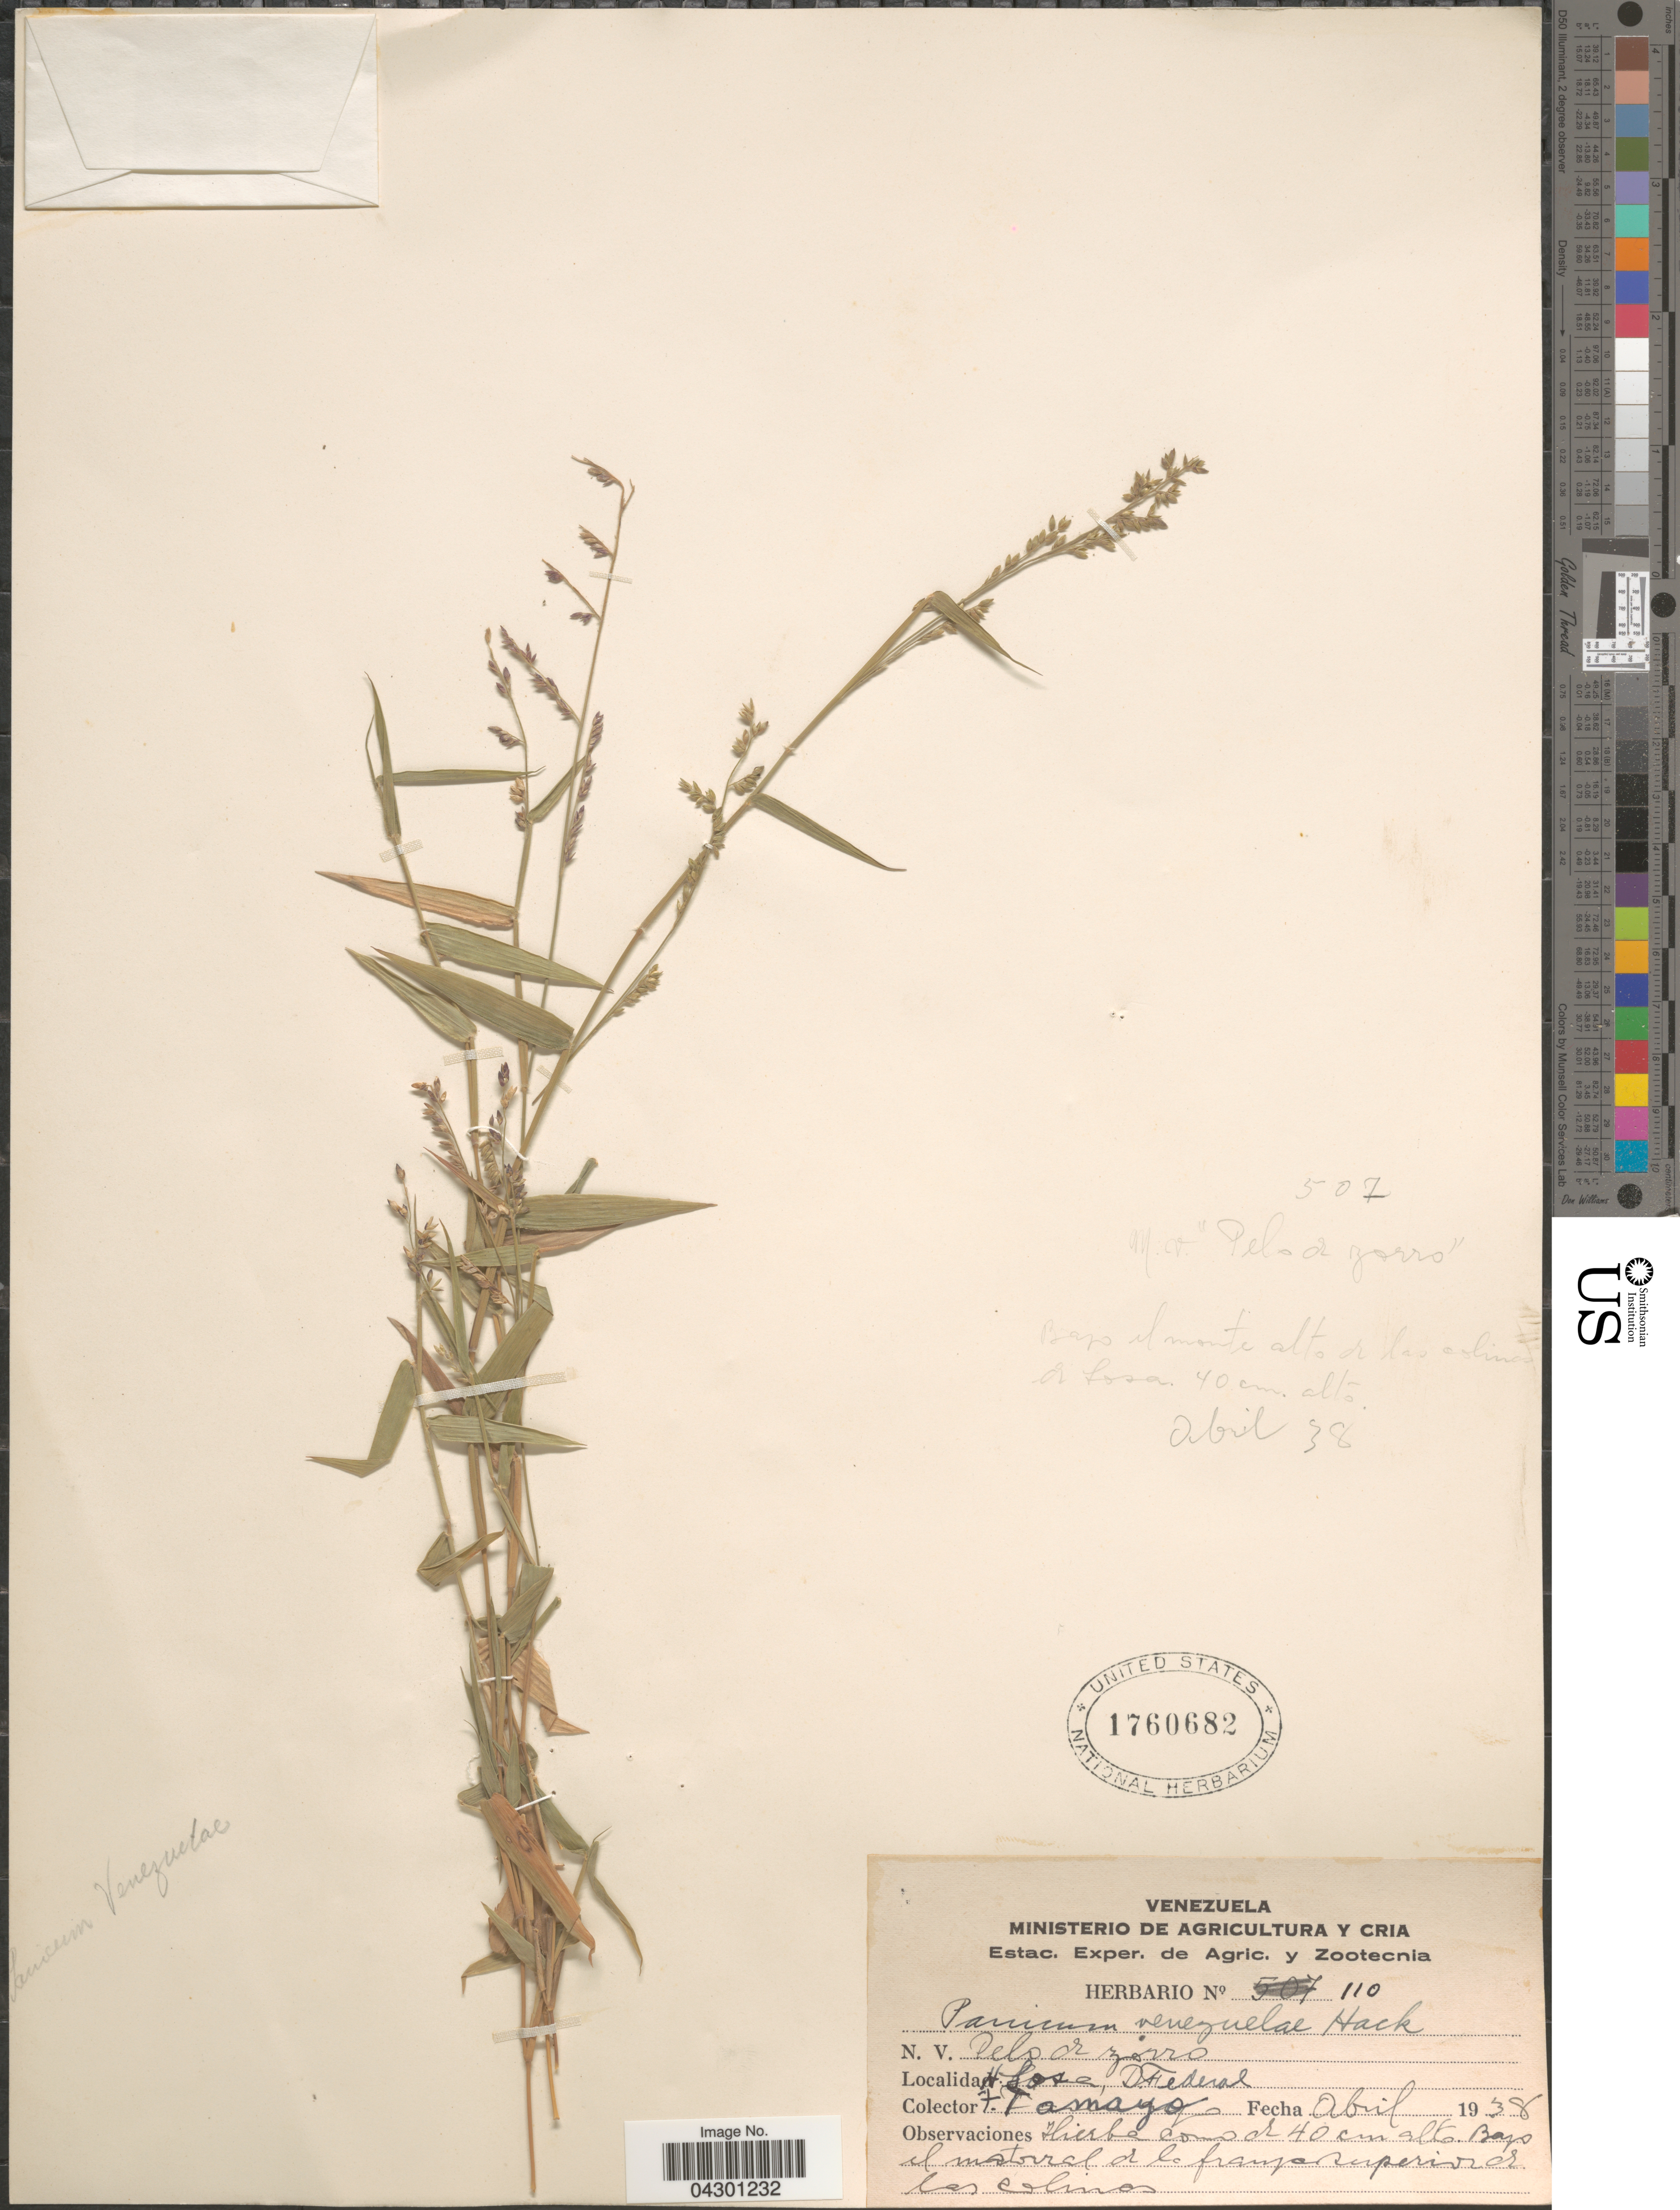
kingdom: Plantae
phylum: Tracheophyta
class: Liliopsida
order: Poales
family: Poaceae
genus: Panicum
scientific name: Panicum venezuelae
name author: Hack.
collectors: F. Tamayo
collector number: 110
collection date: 1938-04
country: Venezuela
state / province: Distrito Federal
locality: S. Jose. [interpreted]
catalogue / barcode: US 1760682